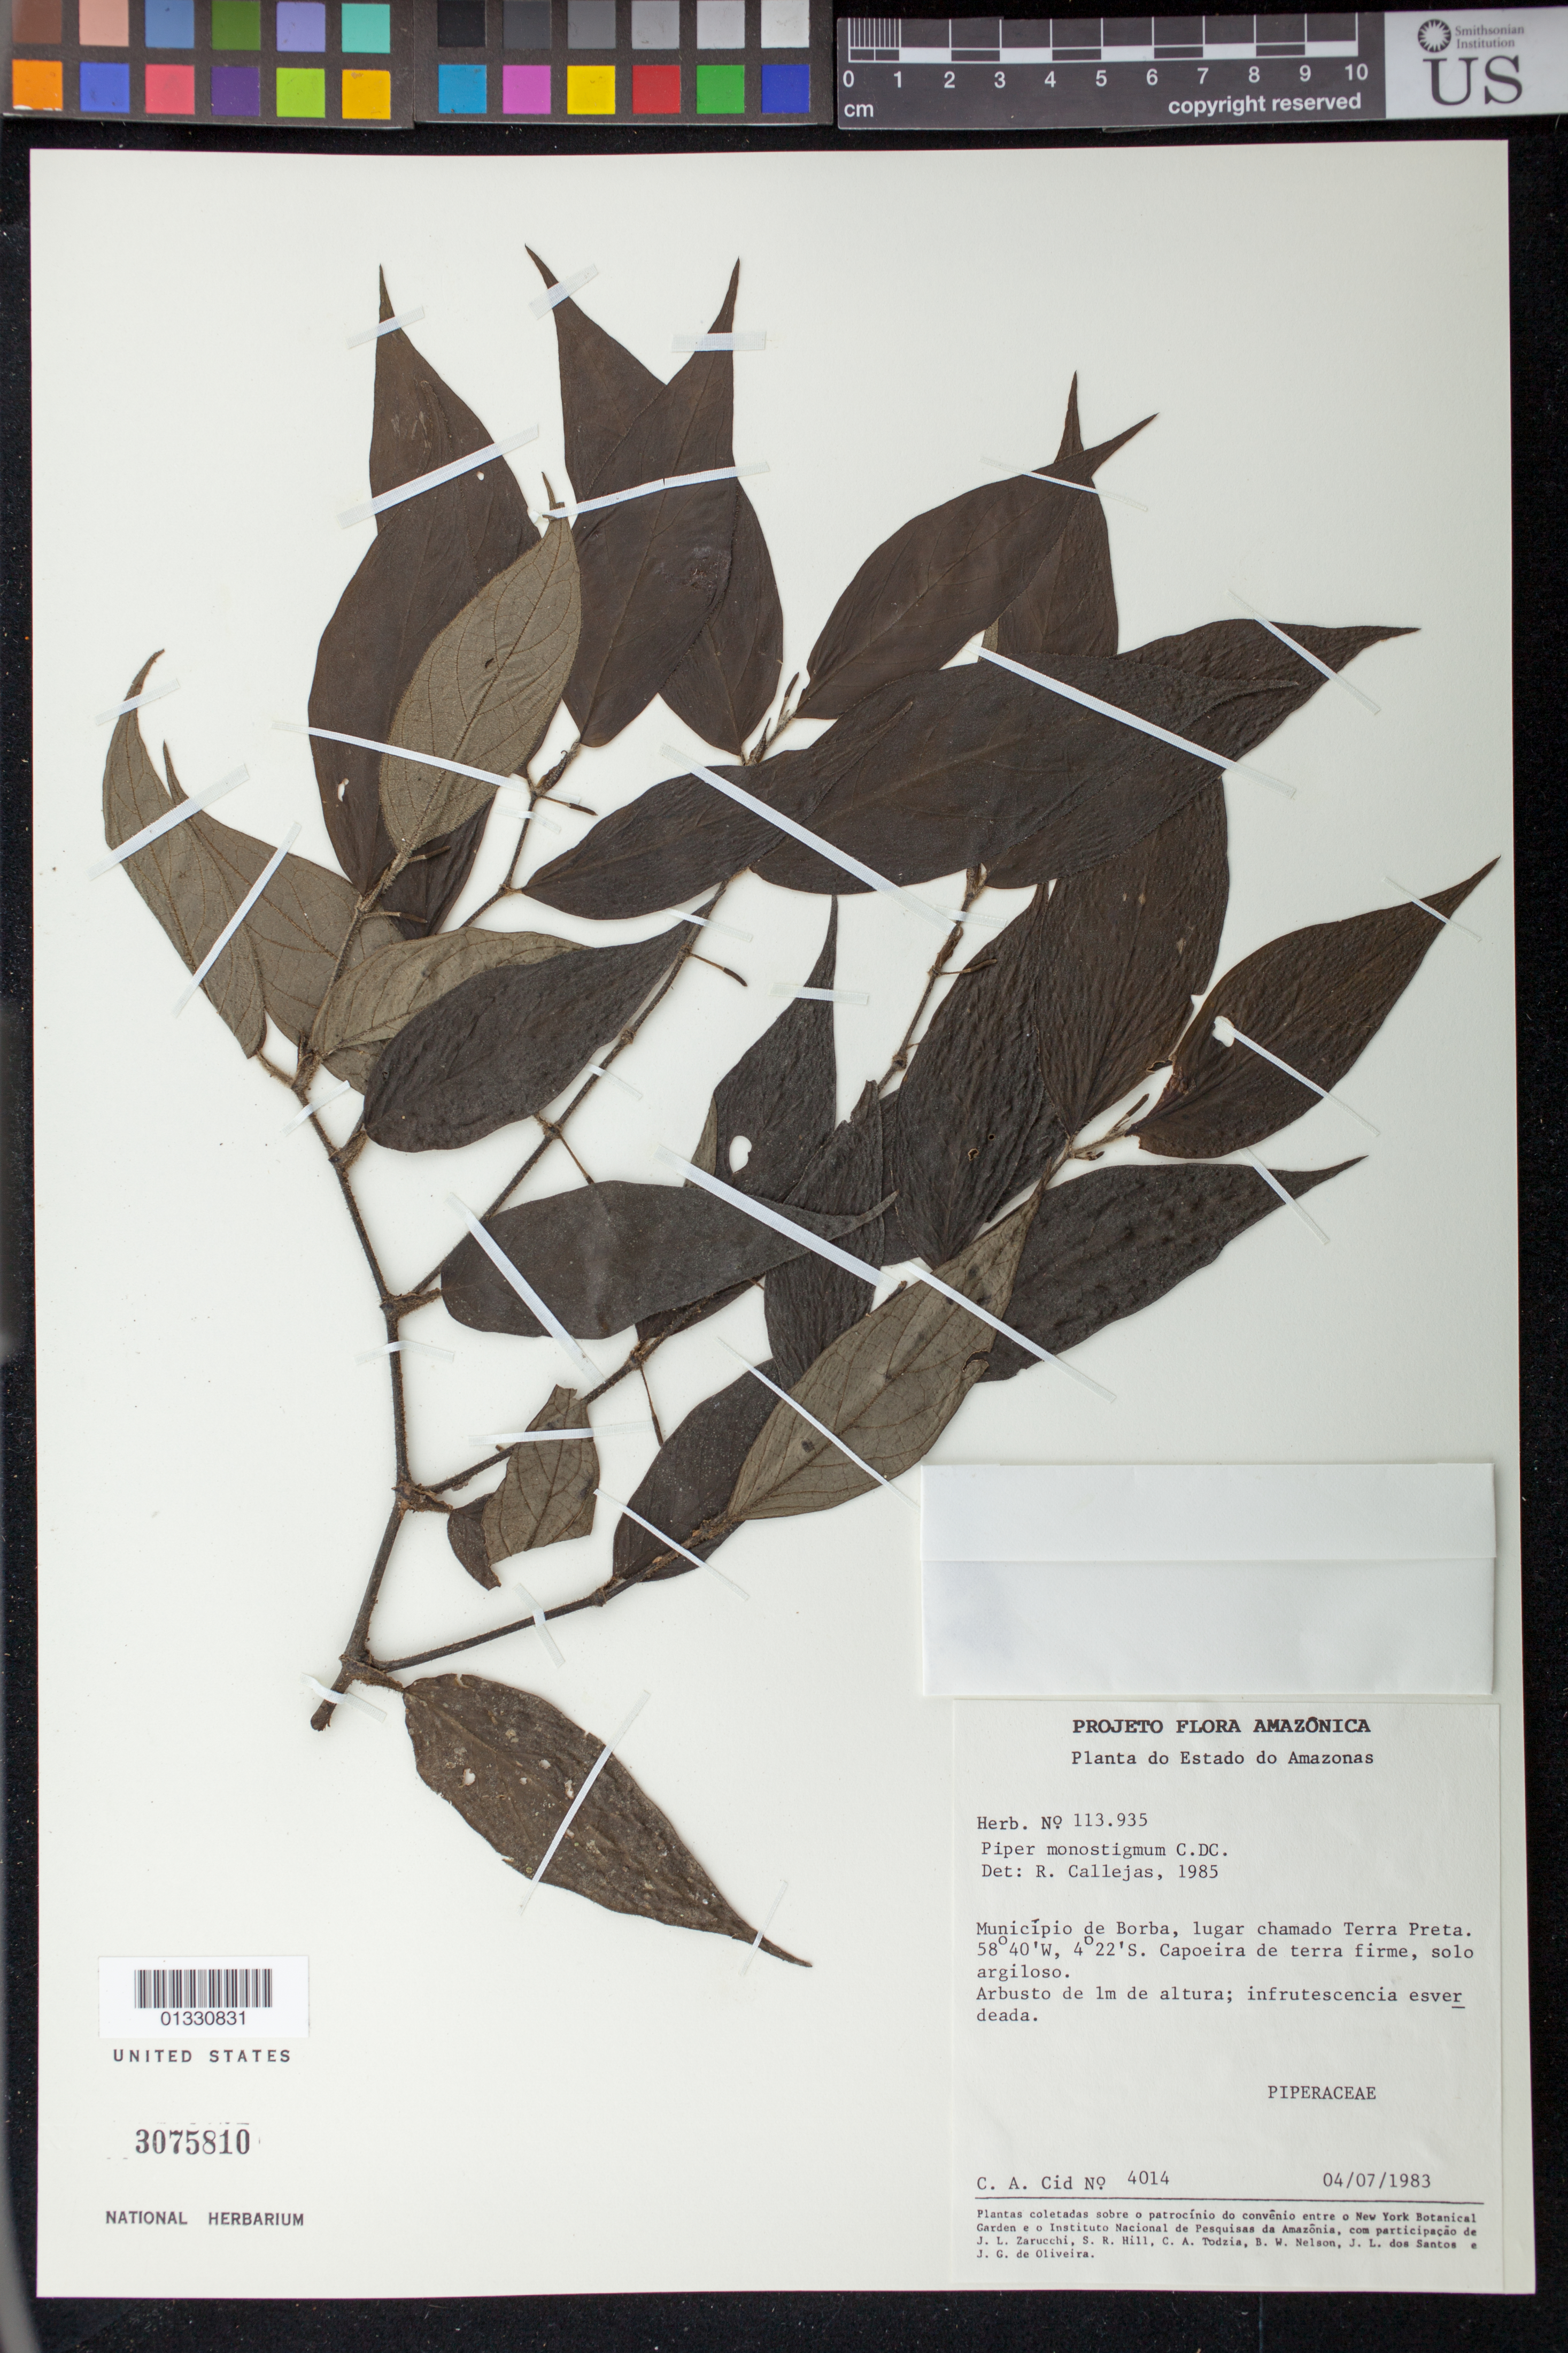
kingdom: Plantae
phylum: Tracheophyta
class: Magnoliopsida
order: Piperales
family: Piperaceae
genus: Piper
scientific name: Piper monostigmum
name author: C. DC.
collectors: C. A. Cid Ferreira et al.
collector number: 4014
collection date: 1983-07-04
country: Brazil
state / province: Amazonas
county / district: Borba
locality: Lugar chamado Terra Preta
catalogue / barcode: US 3075810